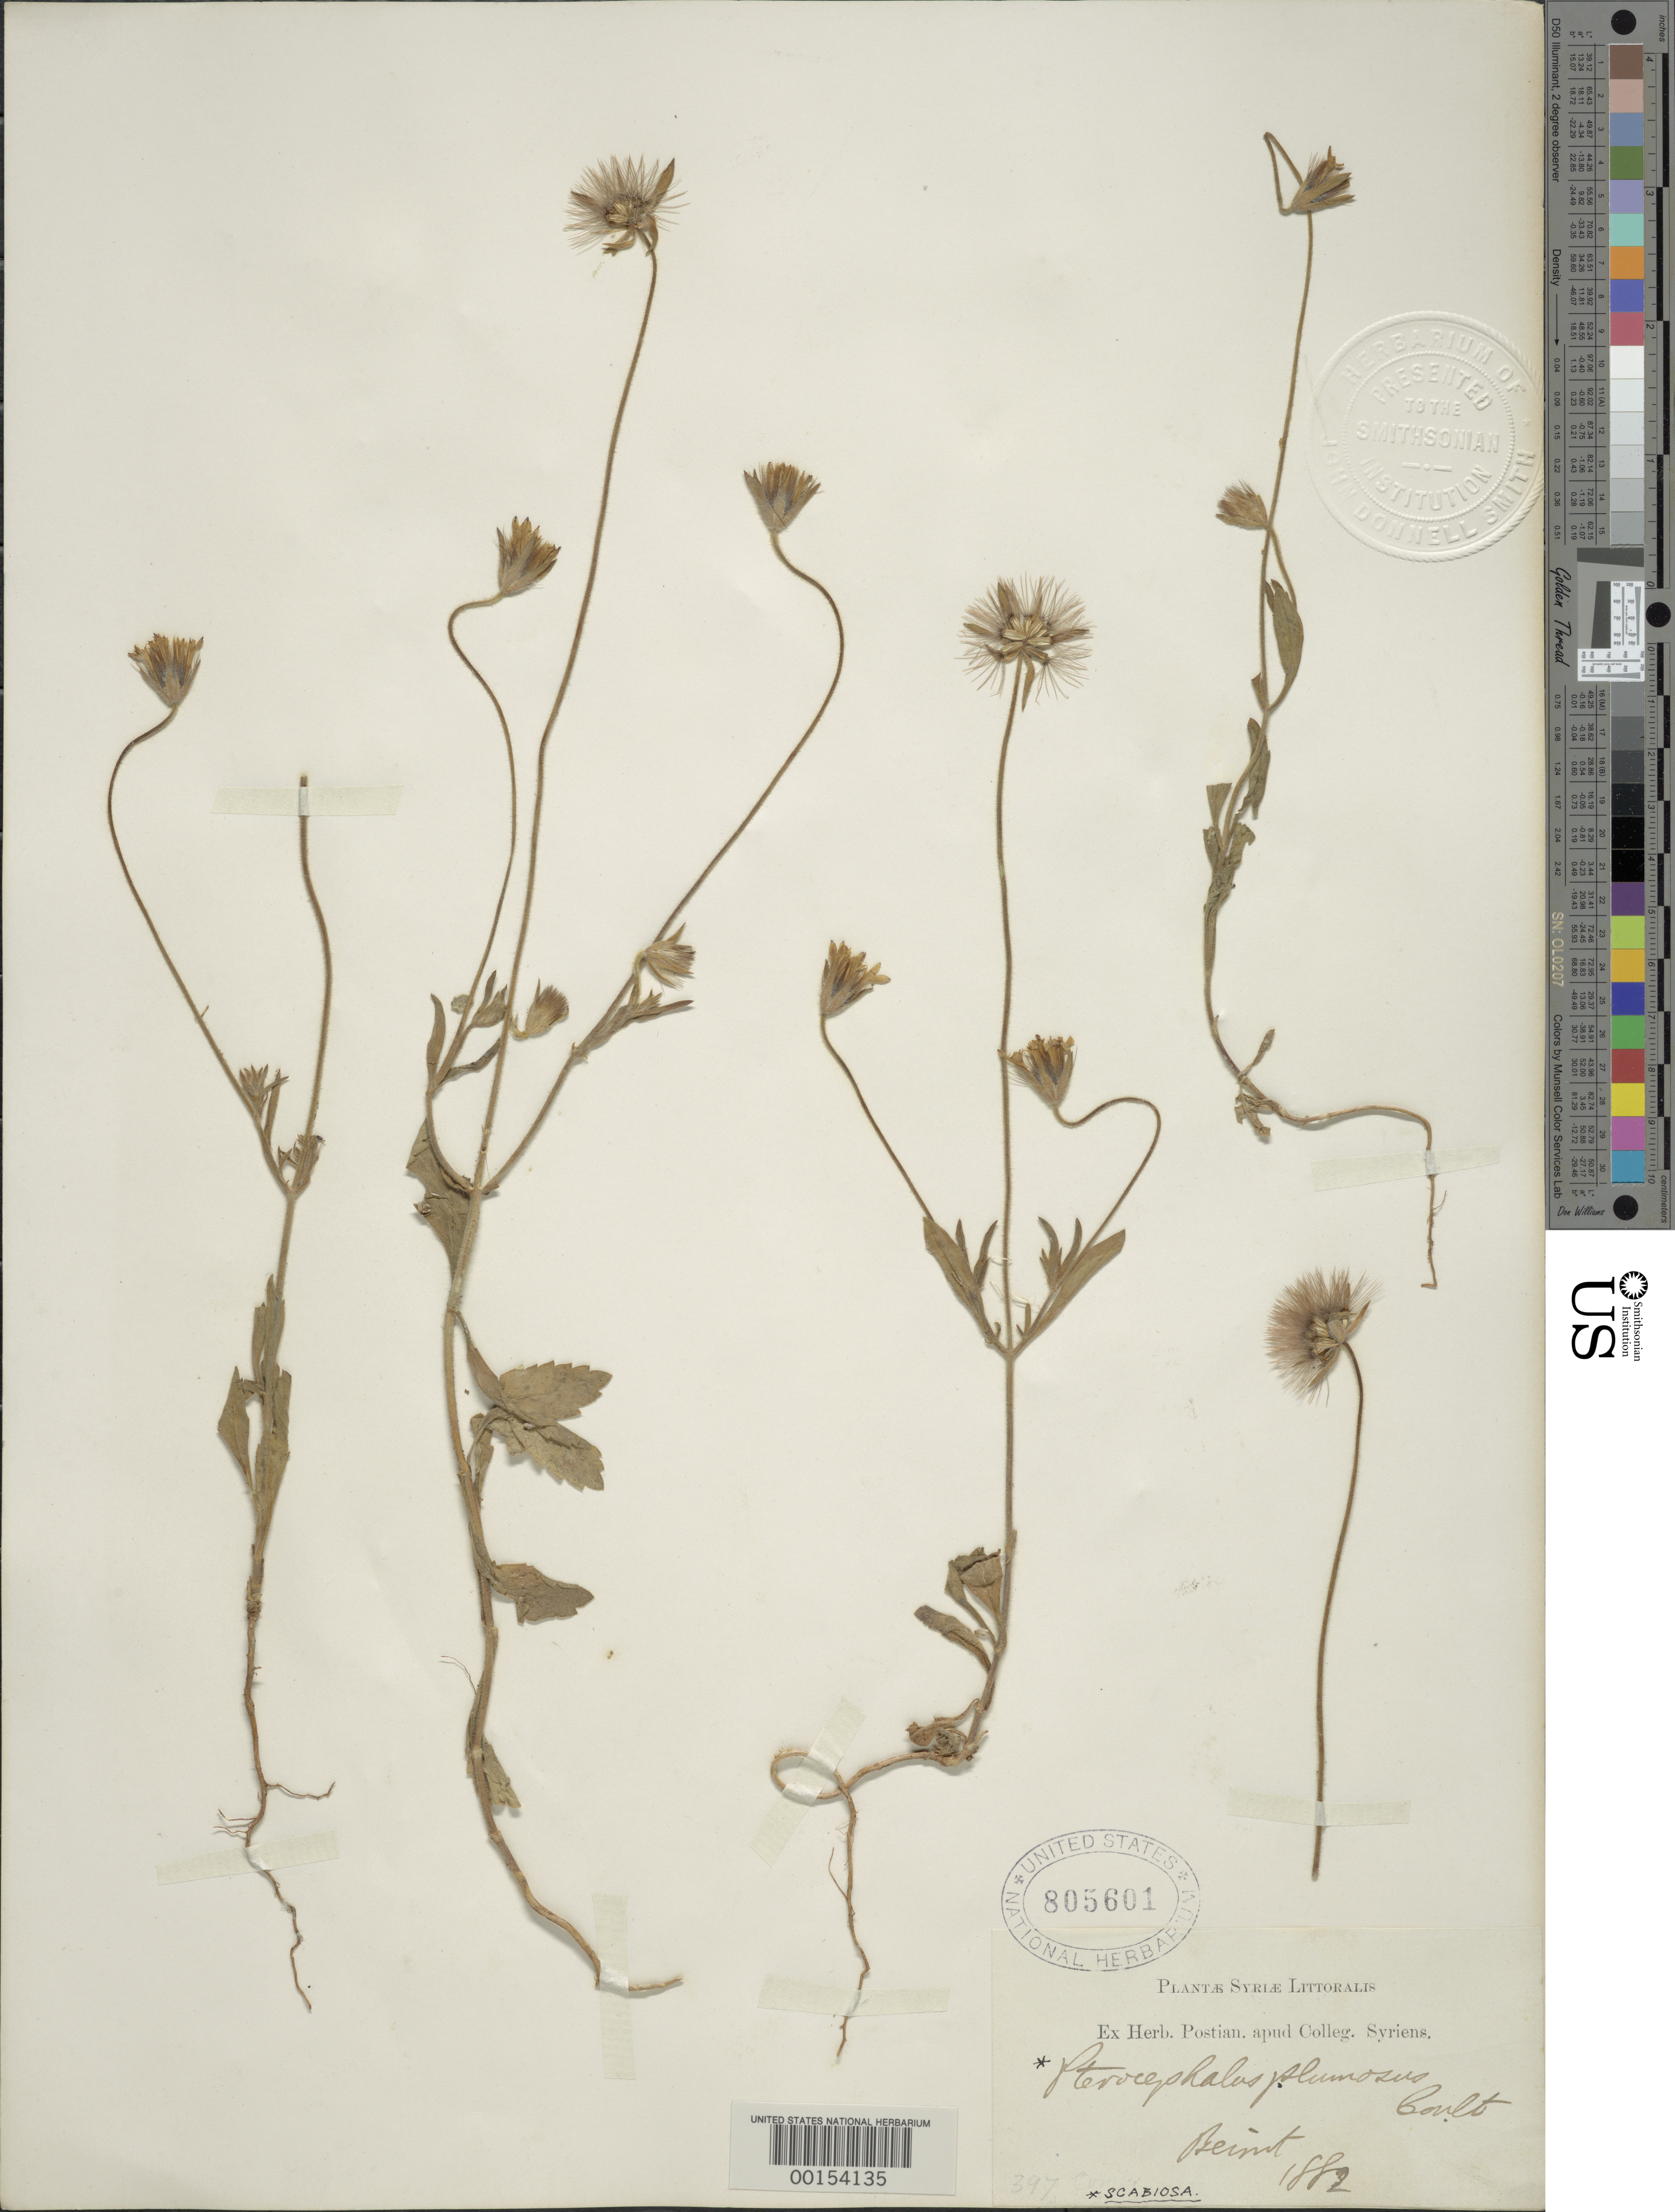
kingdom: Plantae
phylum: Tracheophyta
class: Magnoliopsida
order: Dipsacales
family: Caprifoliaceae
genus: Pterocephalus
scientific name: Pterocephalus plumosus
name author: (L.) Coult.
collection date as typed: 1882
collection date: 1882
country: Lebanon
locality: Beirut.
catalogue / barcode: US 805601